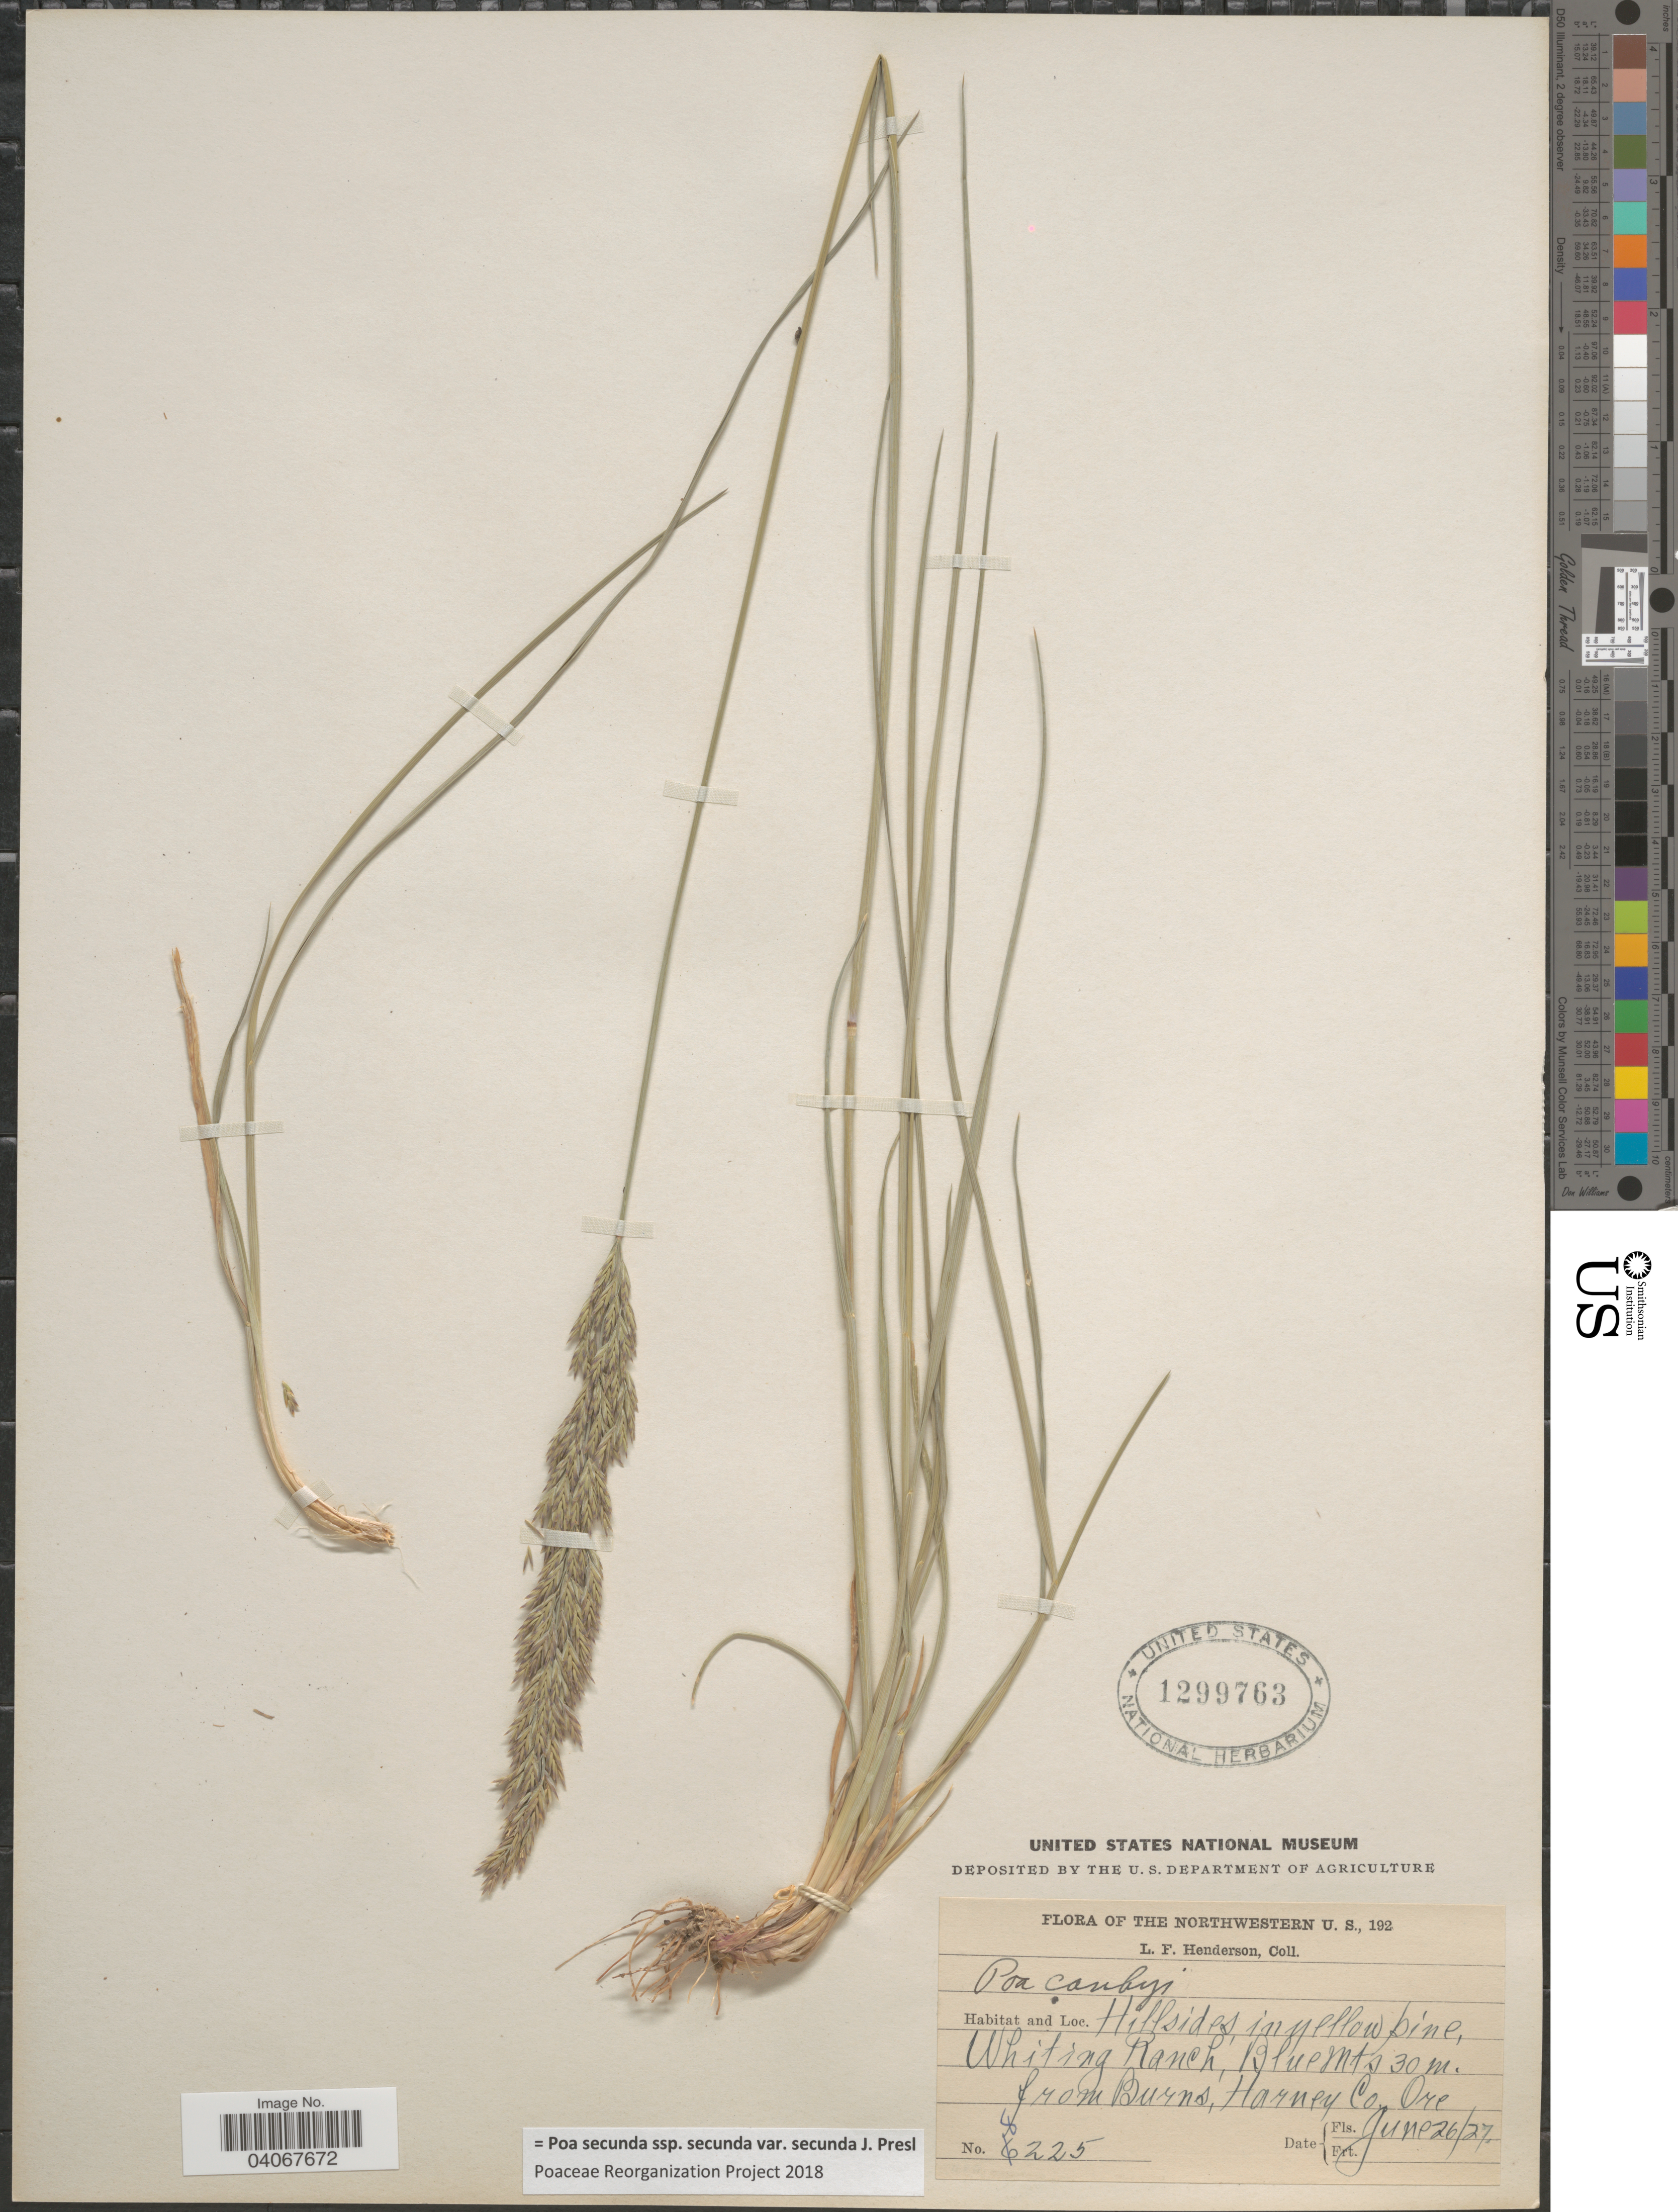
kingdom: Plantae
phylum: Tracheophyta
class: Liliopsida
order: Poales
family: Poaceae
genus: Poa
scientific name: Poa secunda subsp. secunda var. secunda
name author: J. Presl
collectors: L. Henderson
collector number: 8225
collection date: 1927-06-26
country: United States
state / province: Oregon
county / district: Harney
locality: Whiting Ranch, Blue Mts 30 m. from Burns, Harney Co.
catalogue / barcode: US 1299763